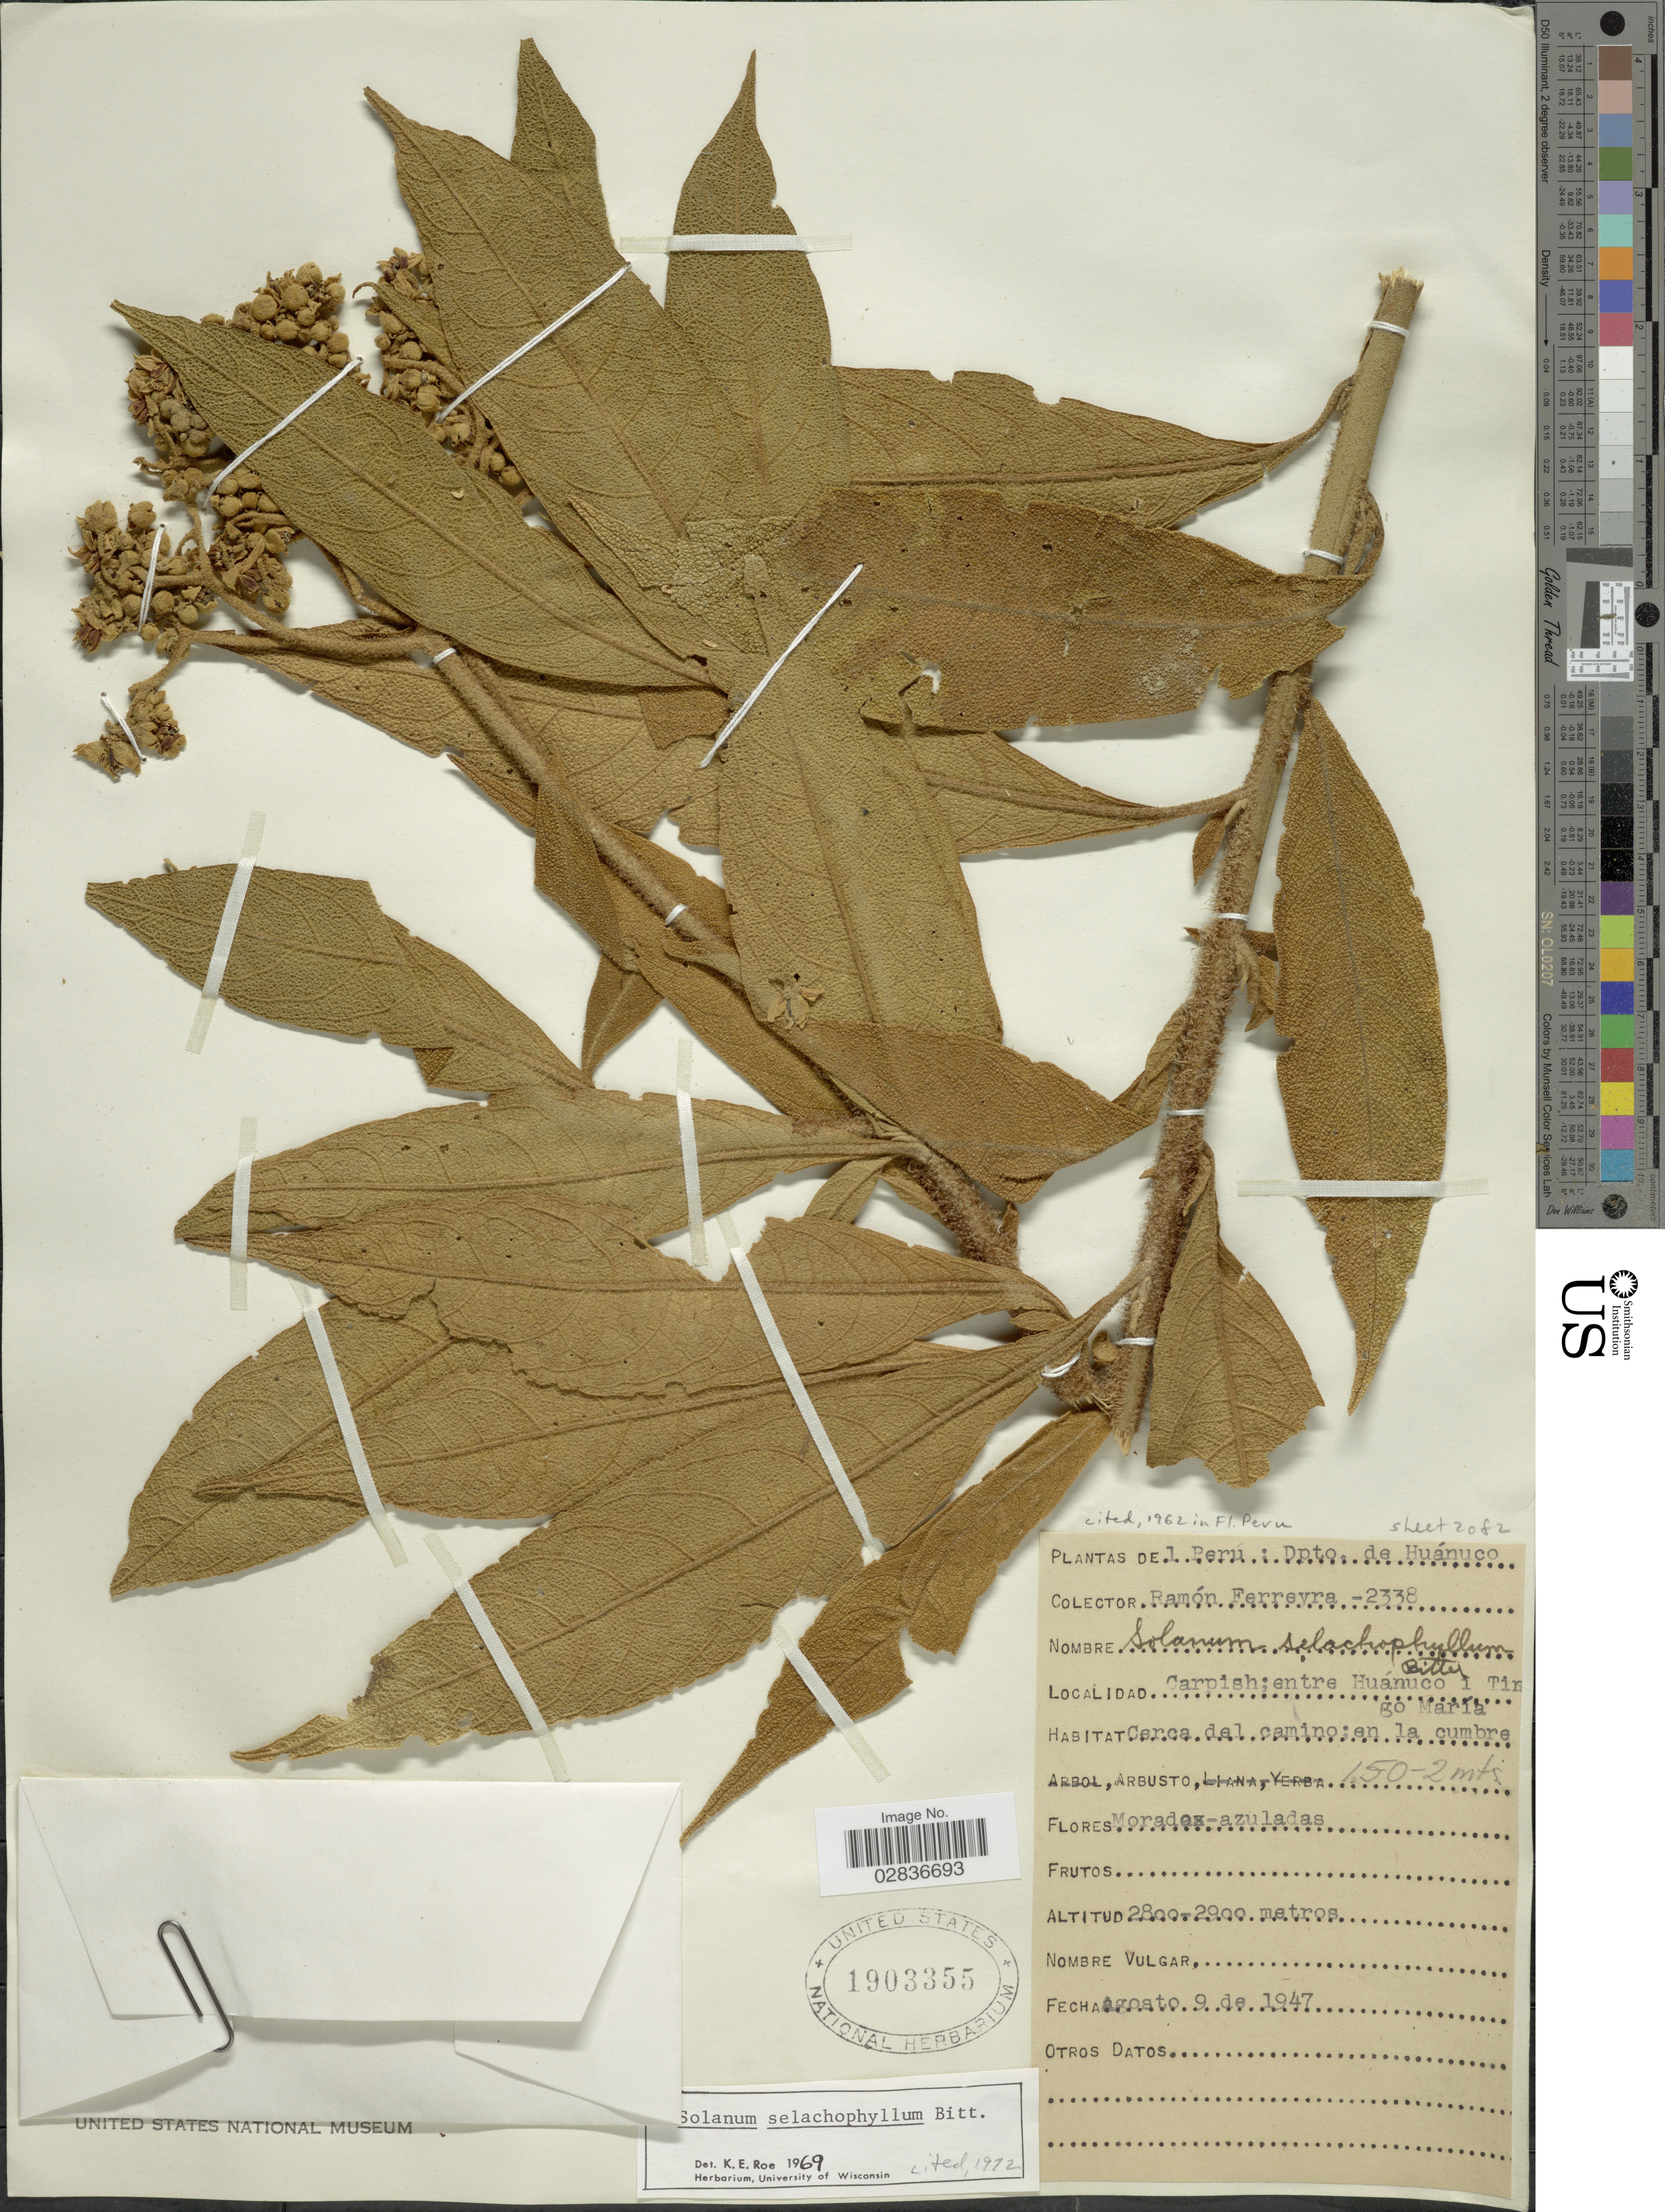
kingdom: Plantae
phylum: Tracheophyta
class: Magnoliopsida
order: Solanales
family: Solanaceae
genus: Solanum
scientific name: Solanum selachophyllum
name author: Bitter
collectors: R. A. Ferreyra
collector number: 2338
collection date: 1947-08-09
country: Peru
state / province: Huánuco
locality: Dpto. de Huánuco. Carpish; entre Huánuco i Tingo María.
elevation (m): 2800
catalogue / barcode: US 1903355